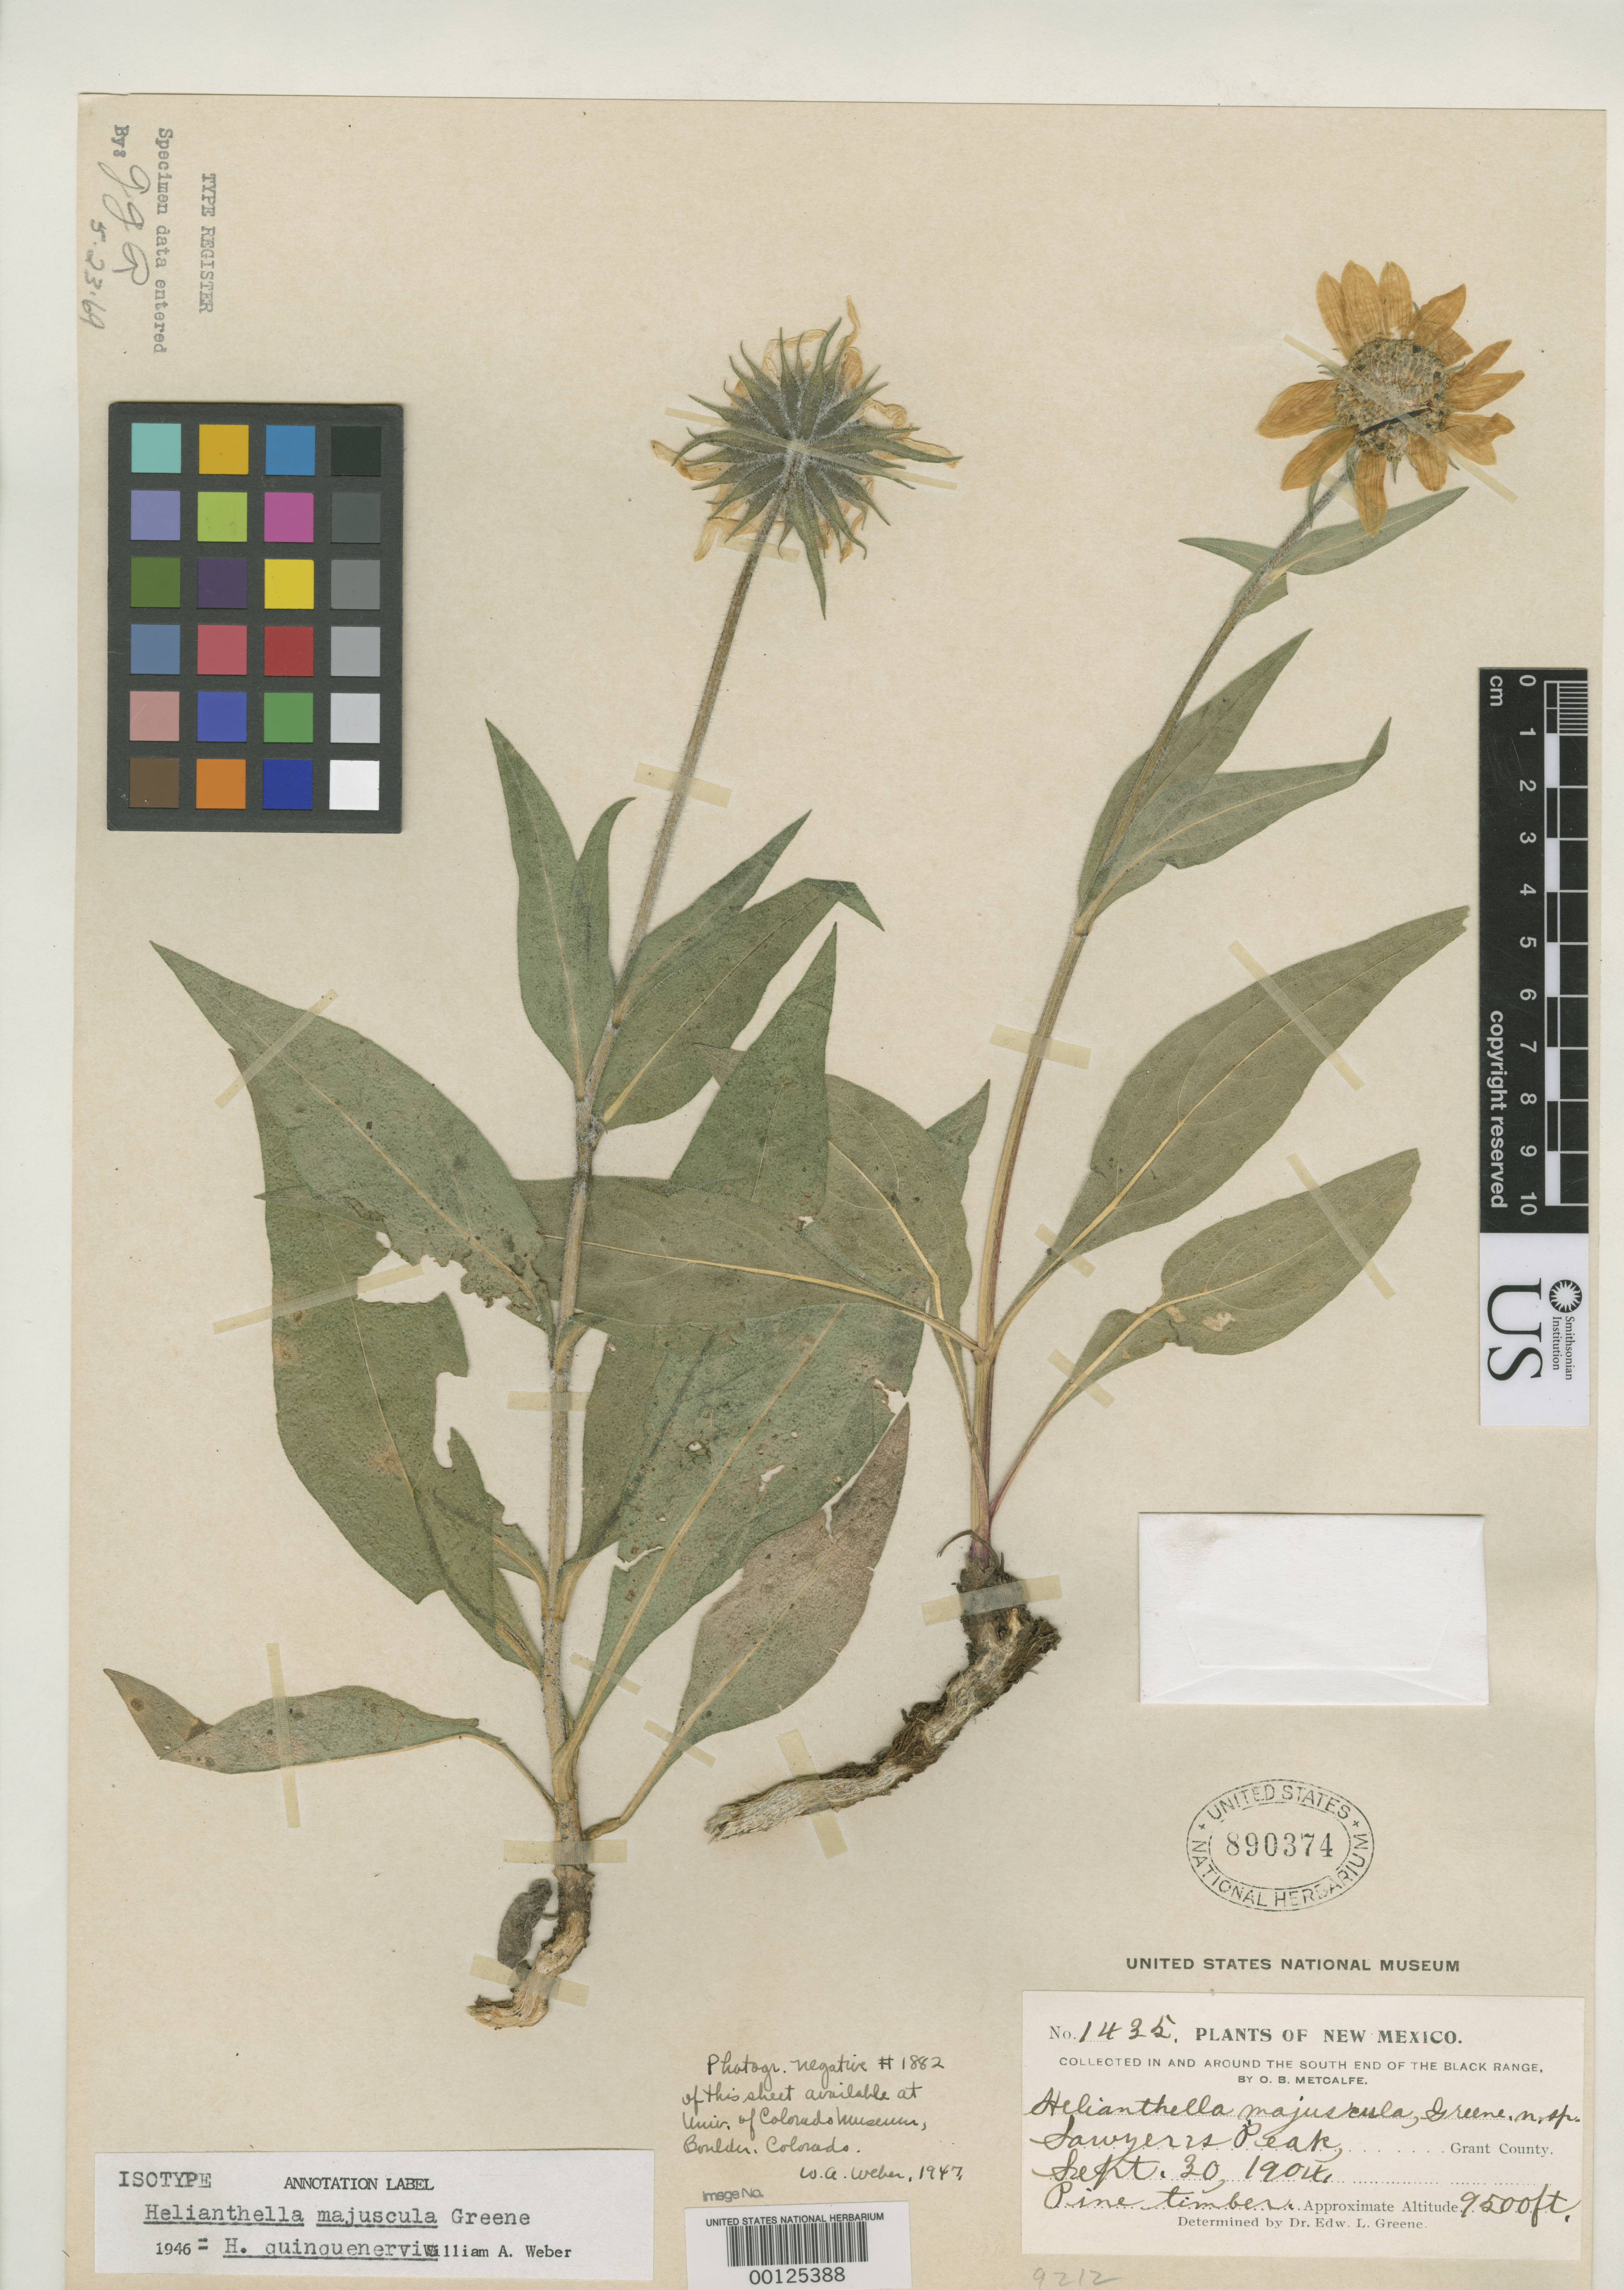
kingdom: Plantae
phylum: Tracheophyta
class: Magnoliopsida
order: Asterales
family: Asteraceae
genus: Helianthella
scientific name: Helianthella majuscula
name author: Greene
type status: Isotype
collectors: O. B. Metcalfe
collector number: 1435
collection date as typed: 30 Sep 1904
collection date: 1904-09-30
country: United States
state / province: New Mexico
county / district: Grant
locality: Sawyer's Peak.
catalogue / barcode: US 890374